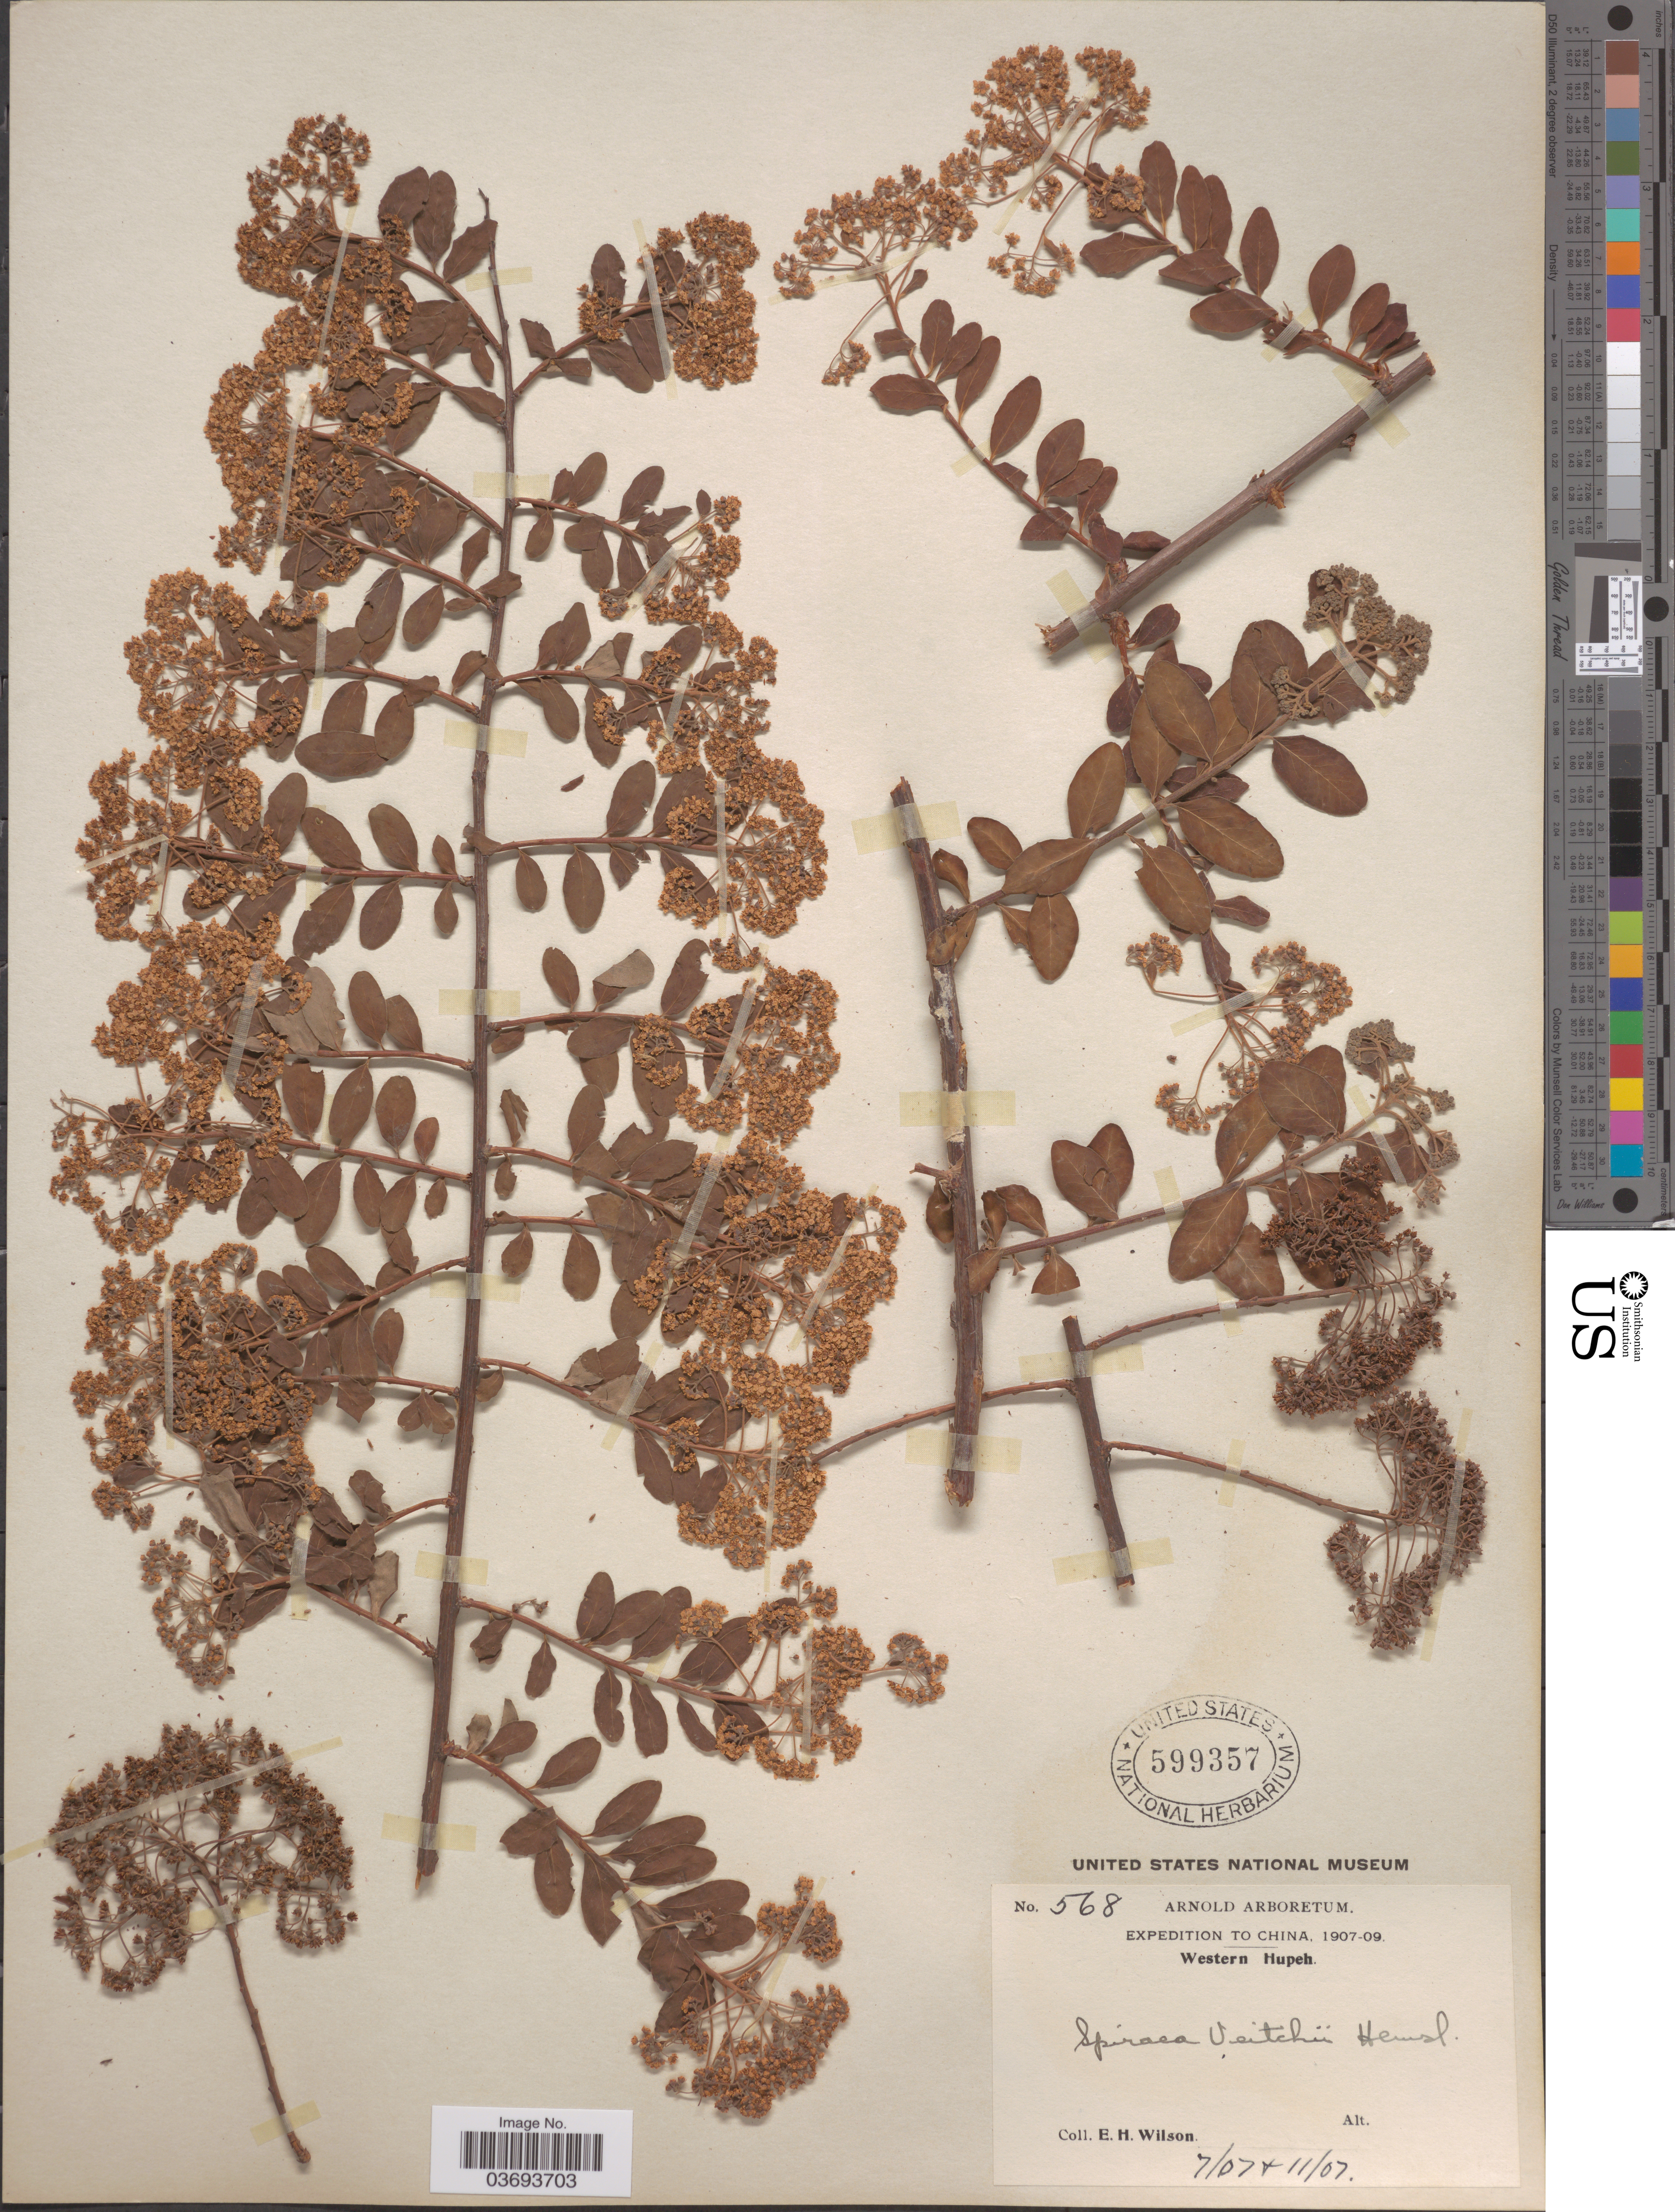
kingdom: Plantae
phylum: Tracheophyta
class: Magnoliopsida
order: Rosales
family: Rosaceae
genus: Spiraea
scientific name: Spiraea veitchii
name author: Hemsl.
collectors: E. Wilson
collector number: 568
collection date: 1907-07/1907-11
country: China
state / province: Hubei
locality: Western Hupeh.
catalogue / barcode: US 599357